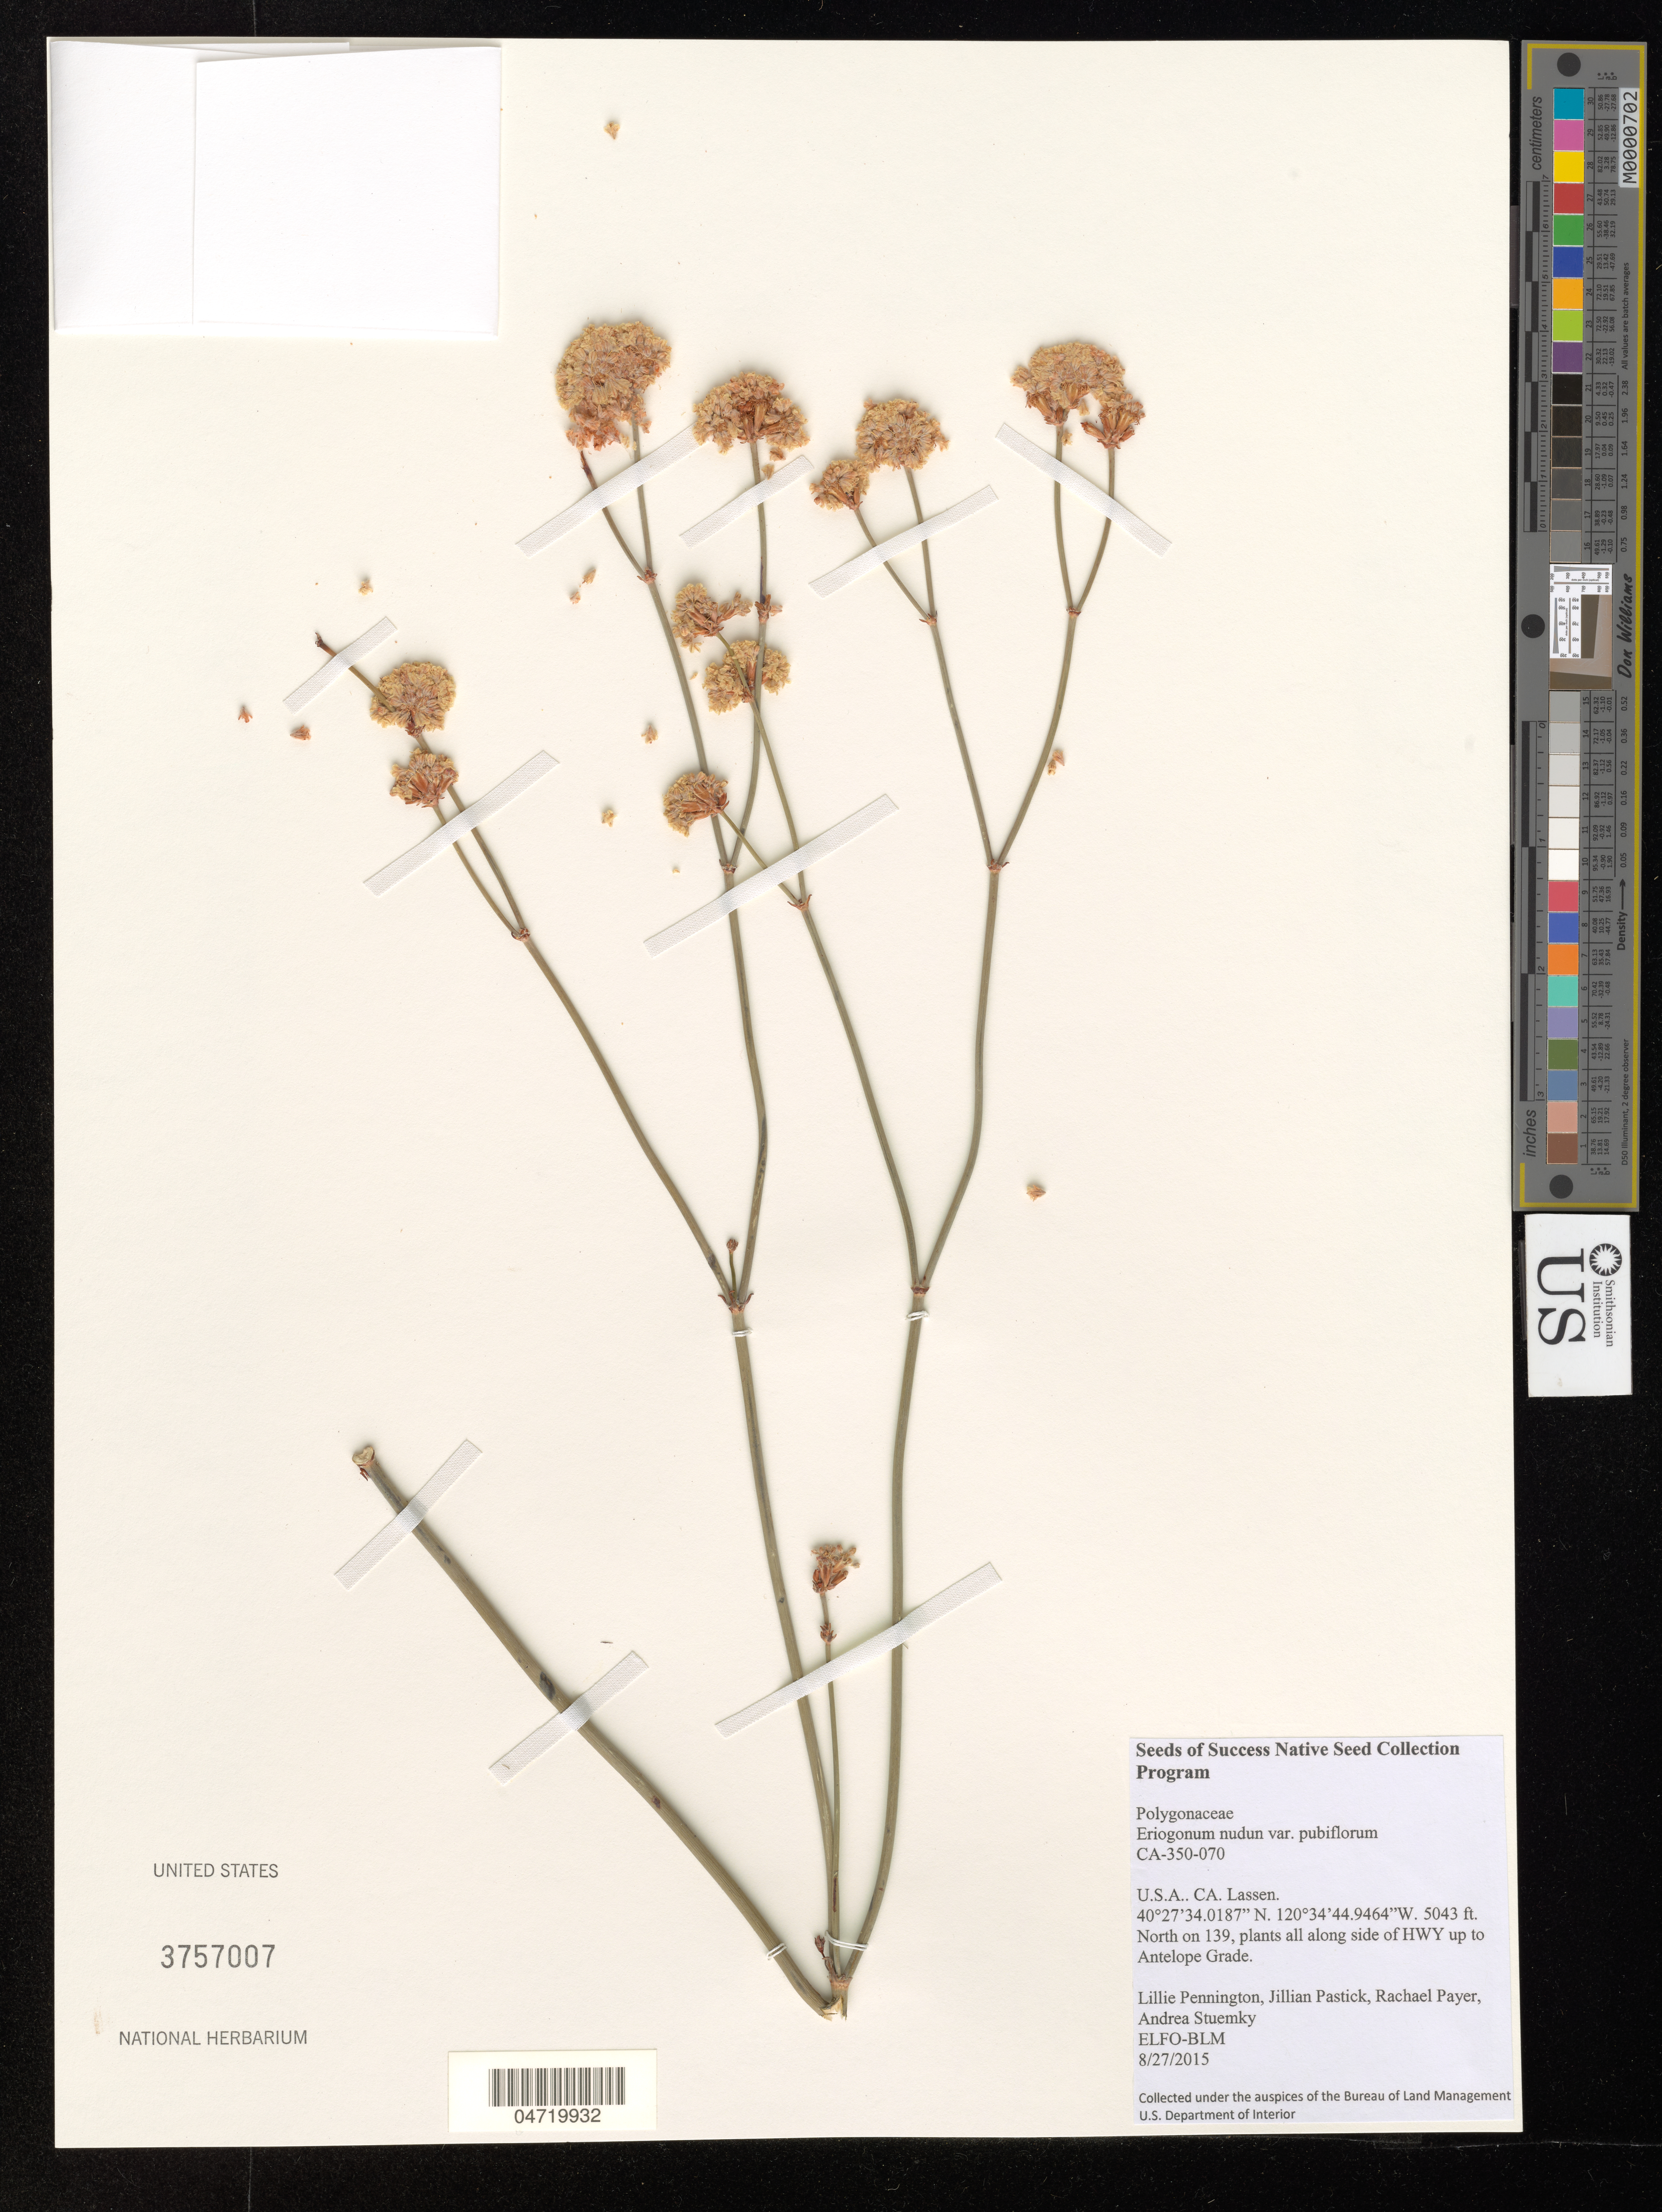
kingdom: Plantae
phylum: Tracheophyta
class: Magnoliopsida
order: Caryophyllales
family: Polygonaceae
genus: Eriogonum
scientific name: Eriogonum nudum var. pubiflorum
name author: Benth. in DC.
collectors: L. Pennington, J. Pastick, R. Payer & A. Stuemky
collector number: CA-350-070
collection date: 2015-08-27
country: United States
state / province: California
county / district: Lassen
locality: Lassen. North on 139, plants all along side of HWY up to Antelope Grade.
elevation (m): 1537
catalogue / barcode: US 3757007